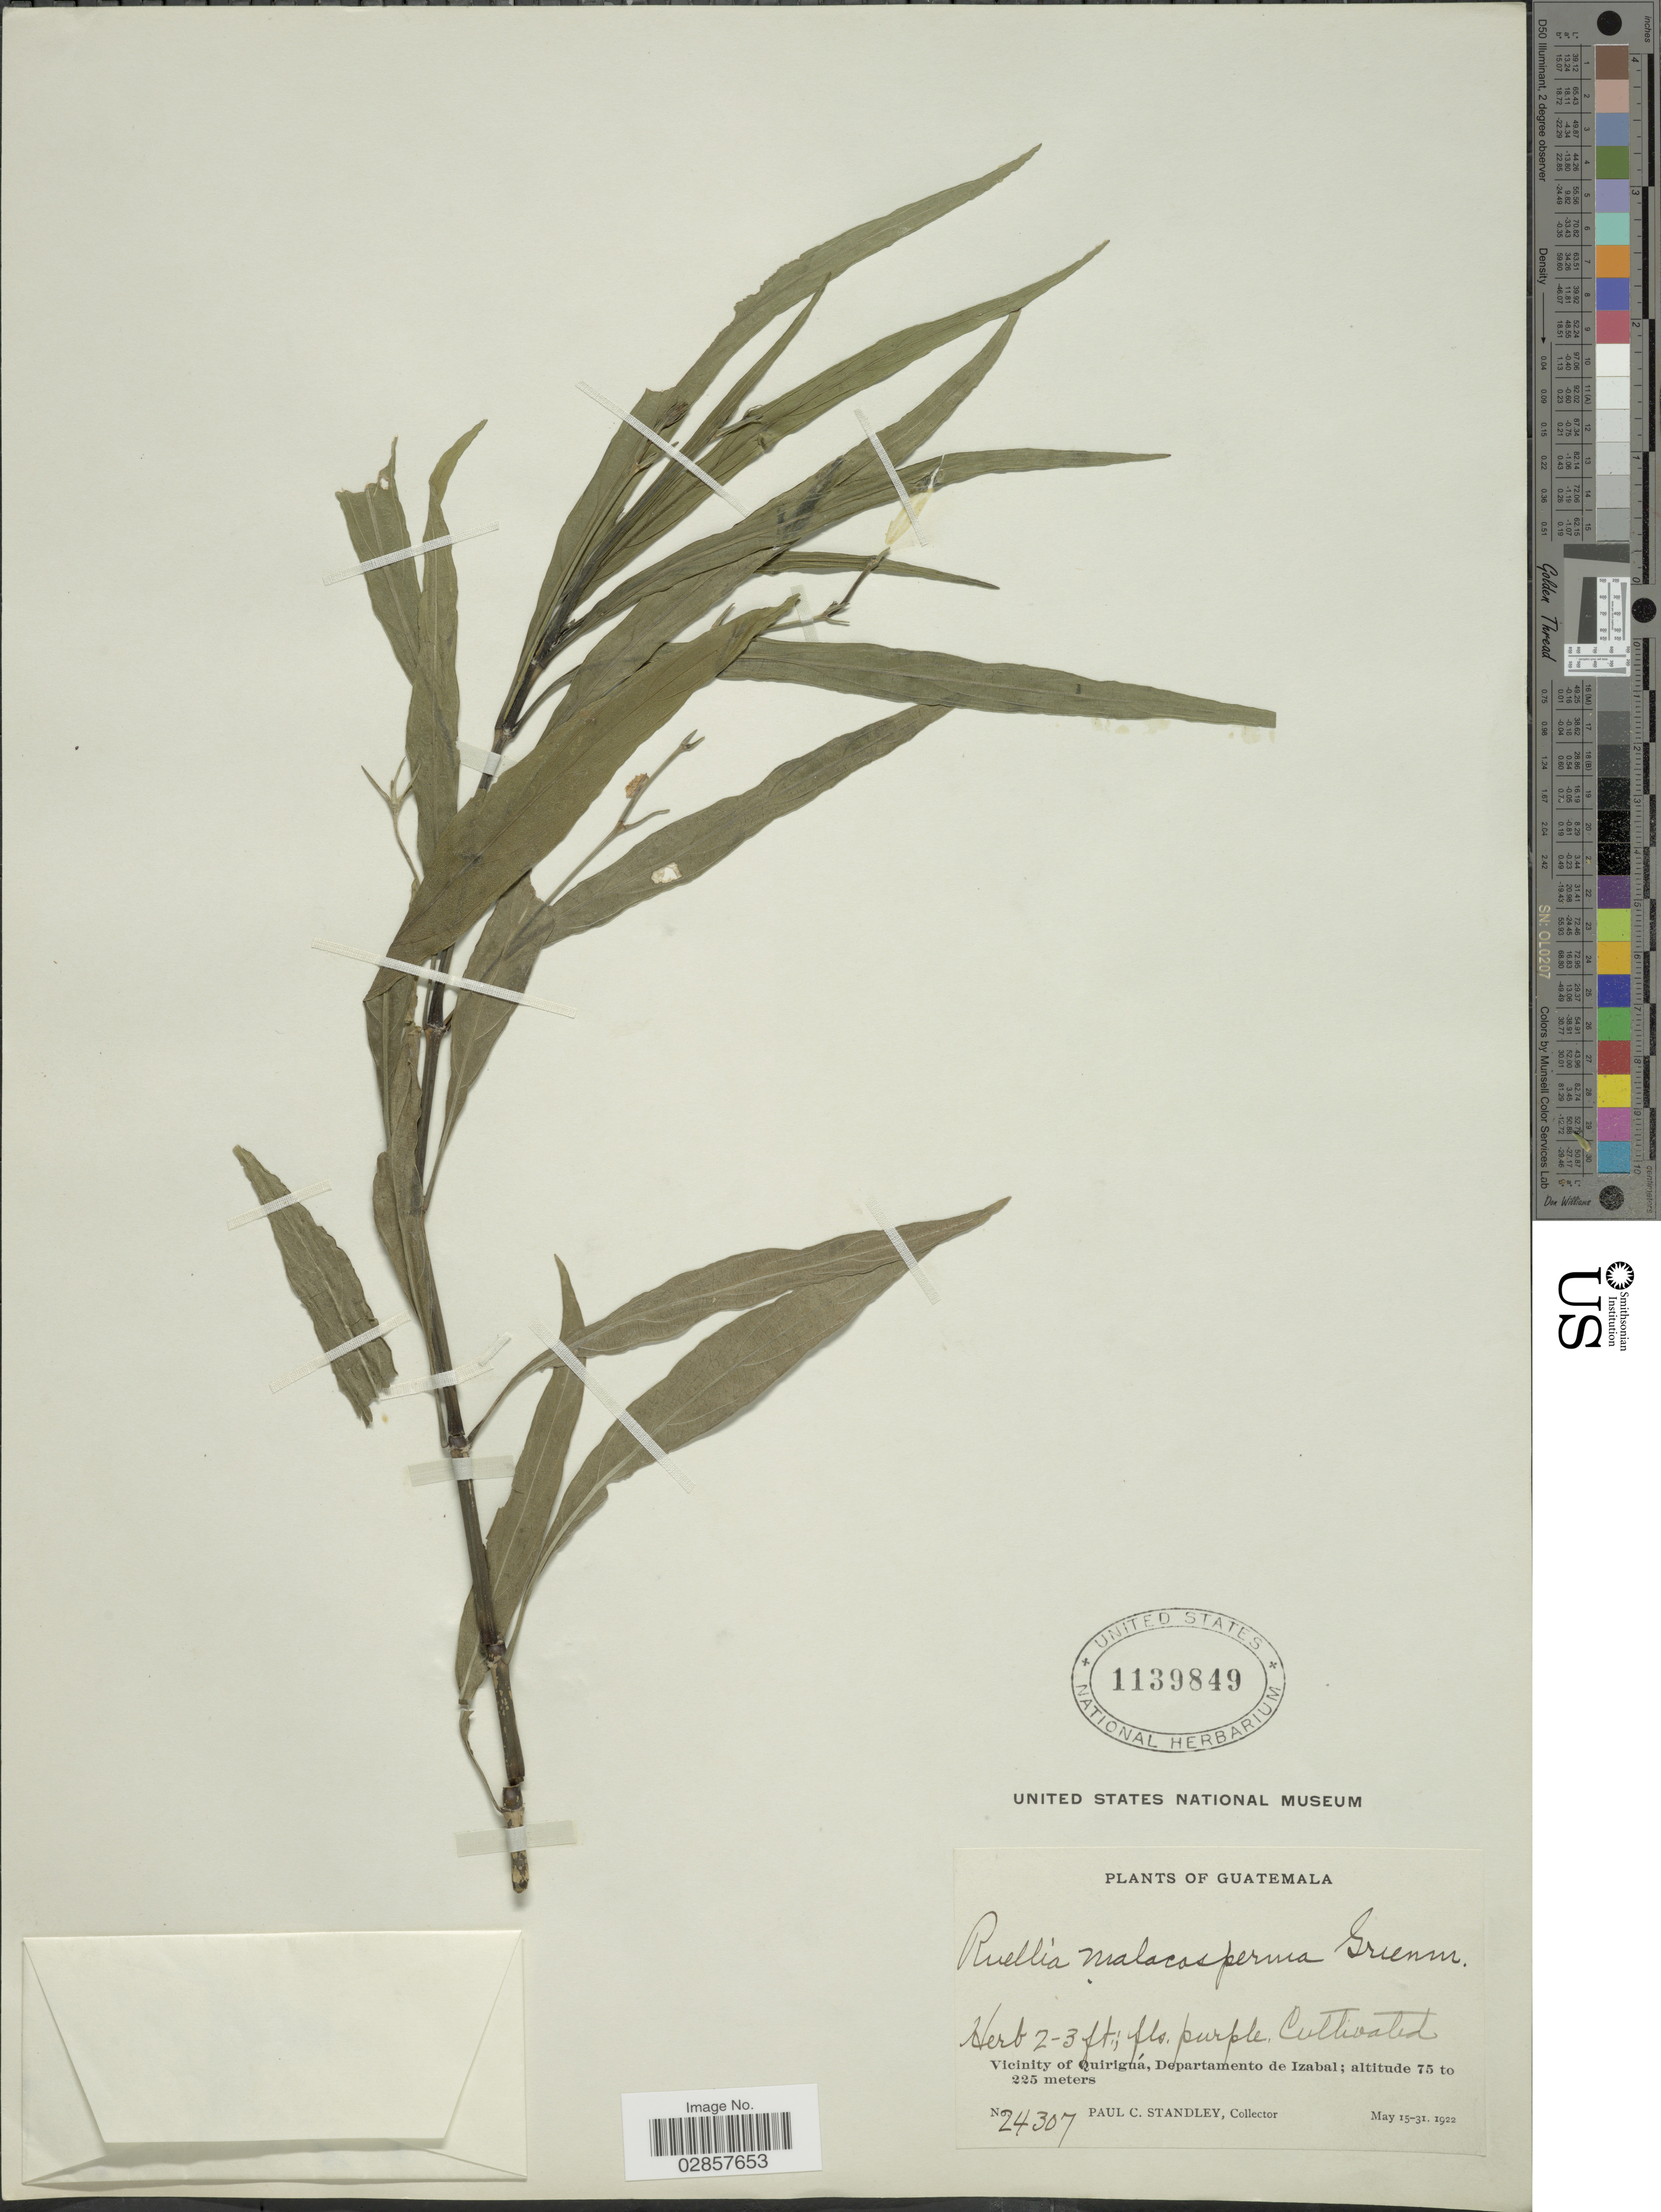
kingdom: Plantae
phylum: Tracheophyta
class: Magnoliopsida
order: Lamiales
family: Acanthaceae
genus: Ruellia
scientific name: Ruellia malacosperma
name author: Greenm.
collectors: P. C. Standley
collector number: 24307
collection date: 1922-05-15/1922-05-31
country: Guatemala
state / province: Izabal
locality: Vicinity of Quiriguá, Departamento de Izabal.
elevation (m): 75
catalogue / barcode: US 1139849